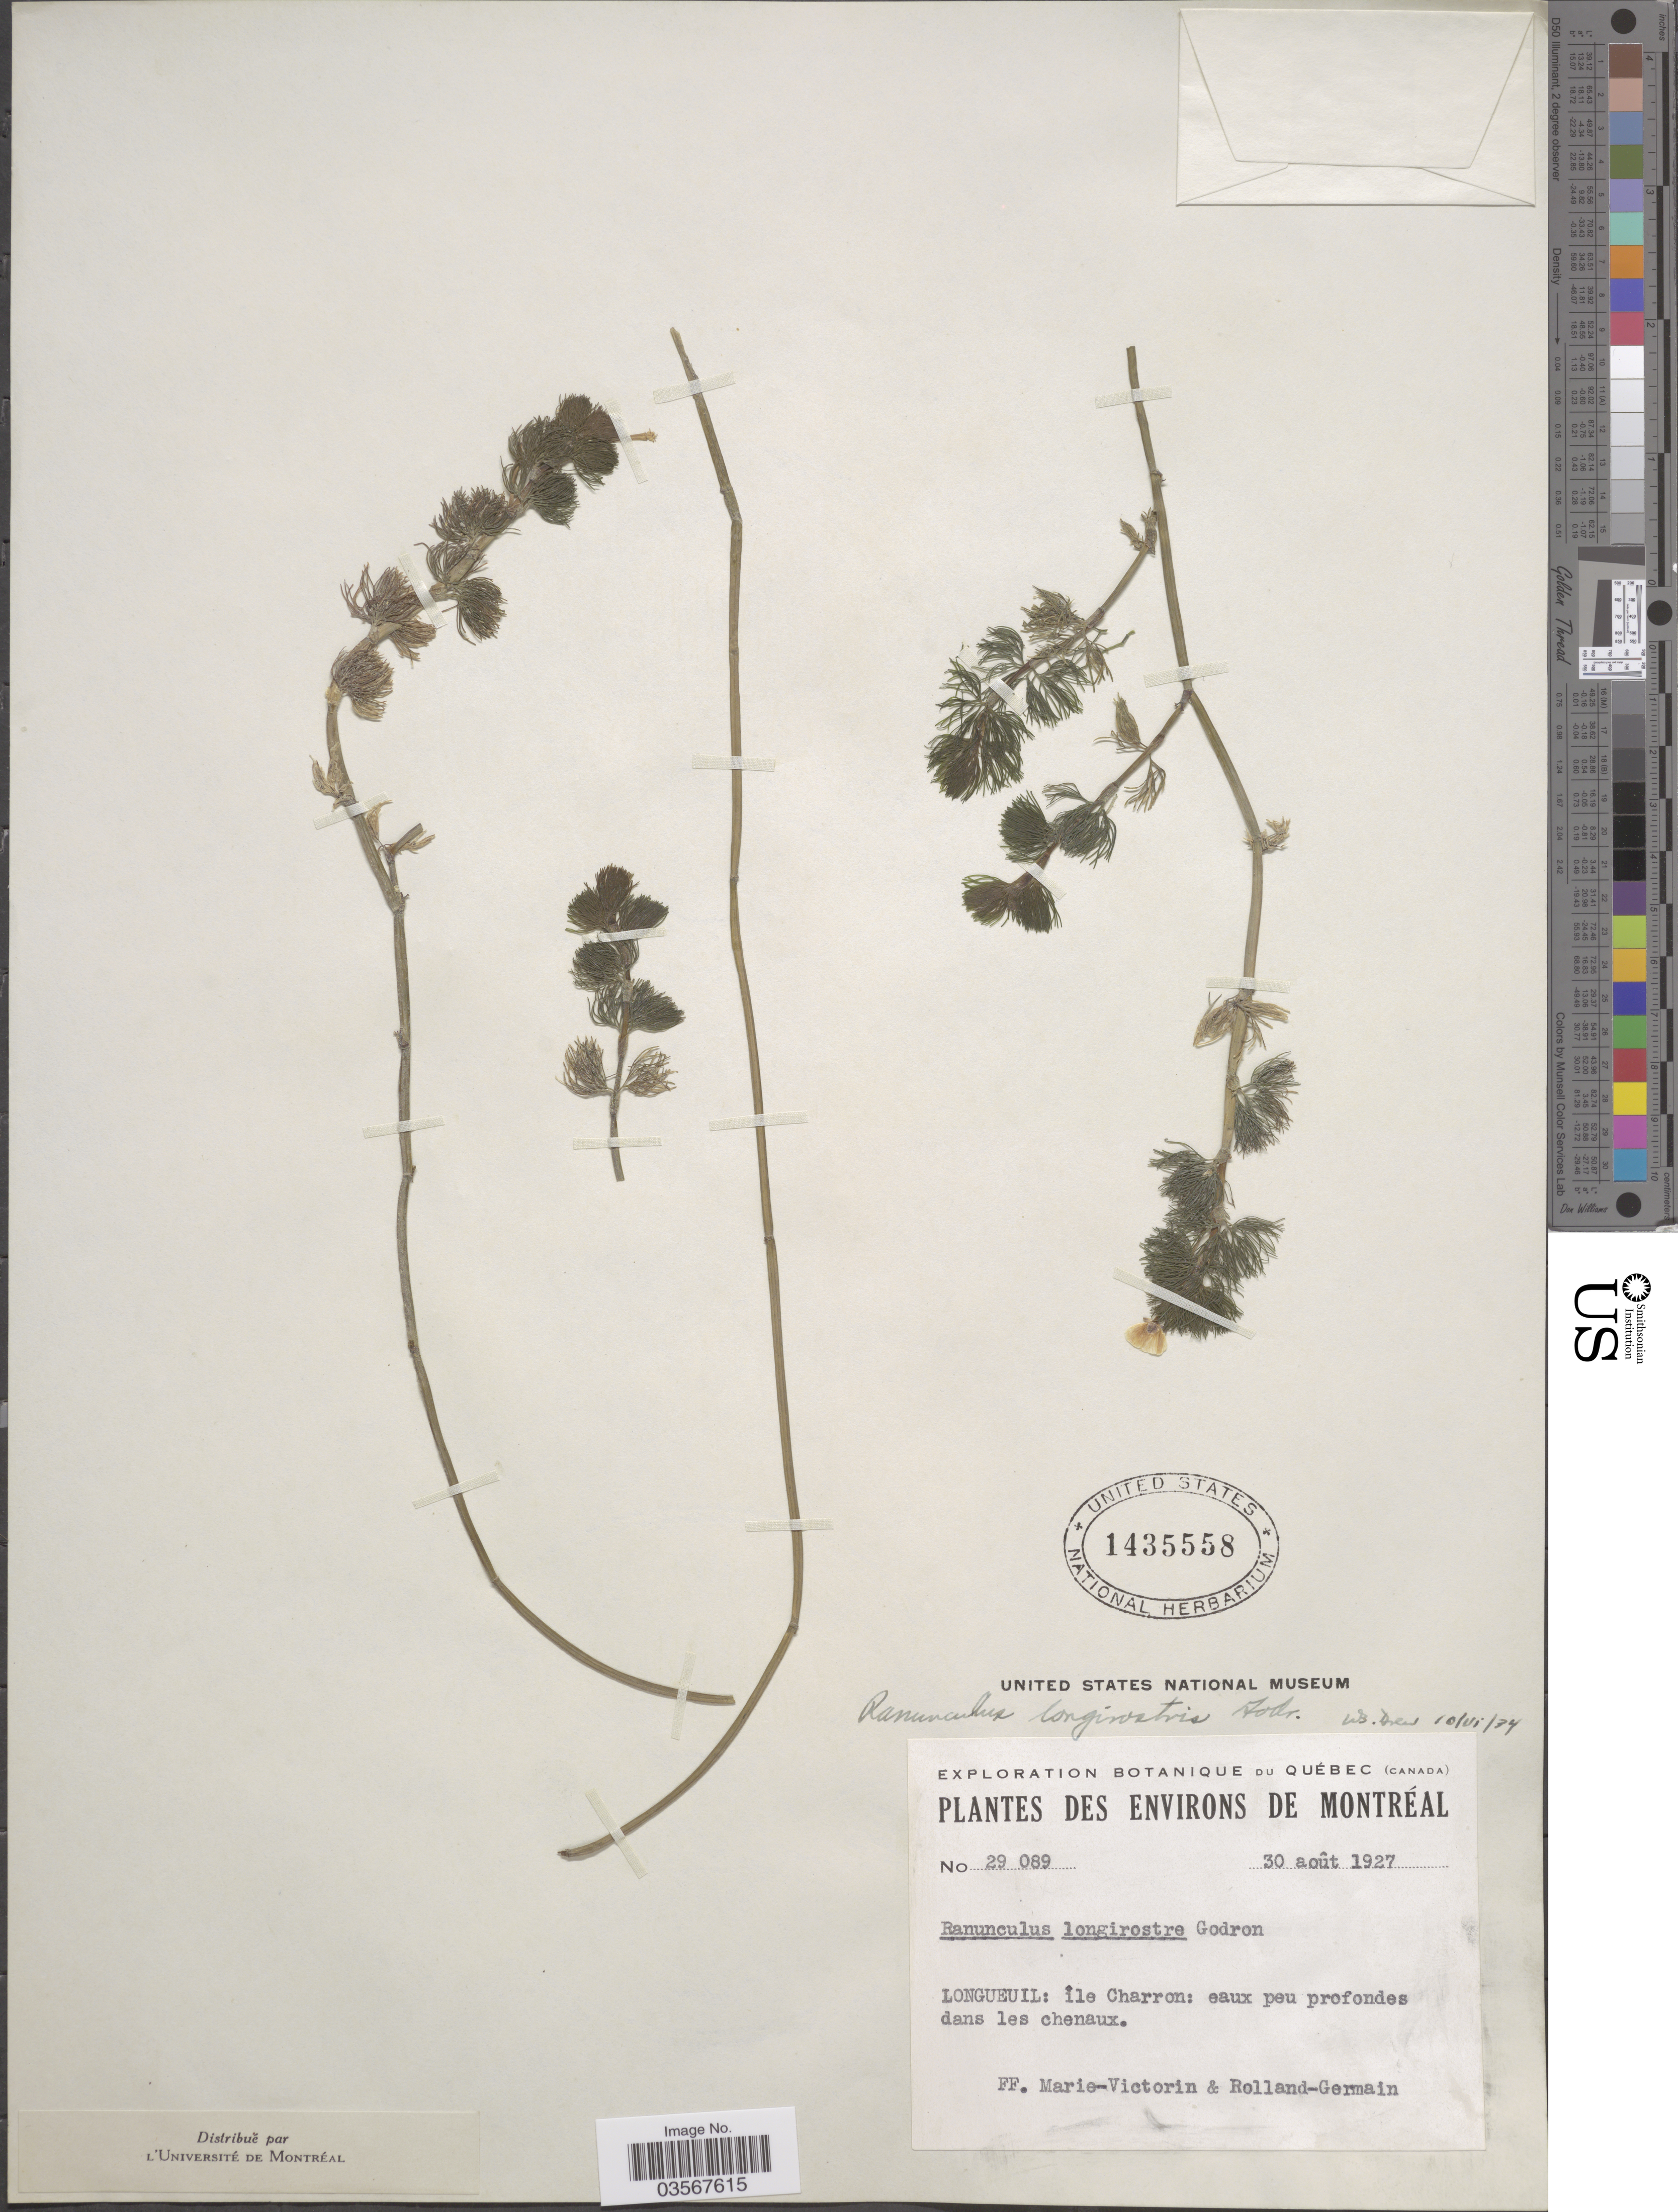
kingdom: Plantae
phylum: Tracheophyta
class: Magnoliopsida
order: Ranunculales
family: Ranunculaceae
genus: Ranunculus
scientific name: Ranunculus longirostris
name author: Godr.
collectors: F. Marie-Victorin & Rolland-Germain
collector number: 29089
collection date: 1927-08-30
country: Canada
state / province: Quebec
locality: Environs de Montréal. Longueuil: île Charron.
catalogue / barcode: US 1435558